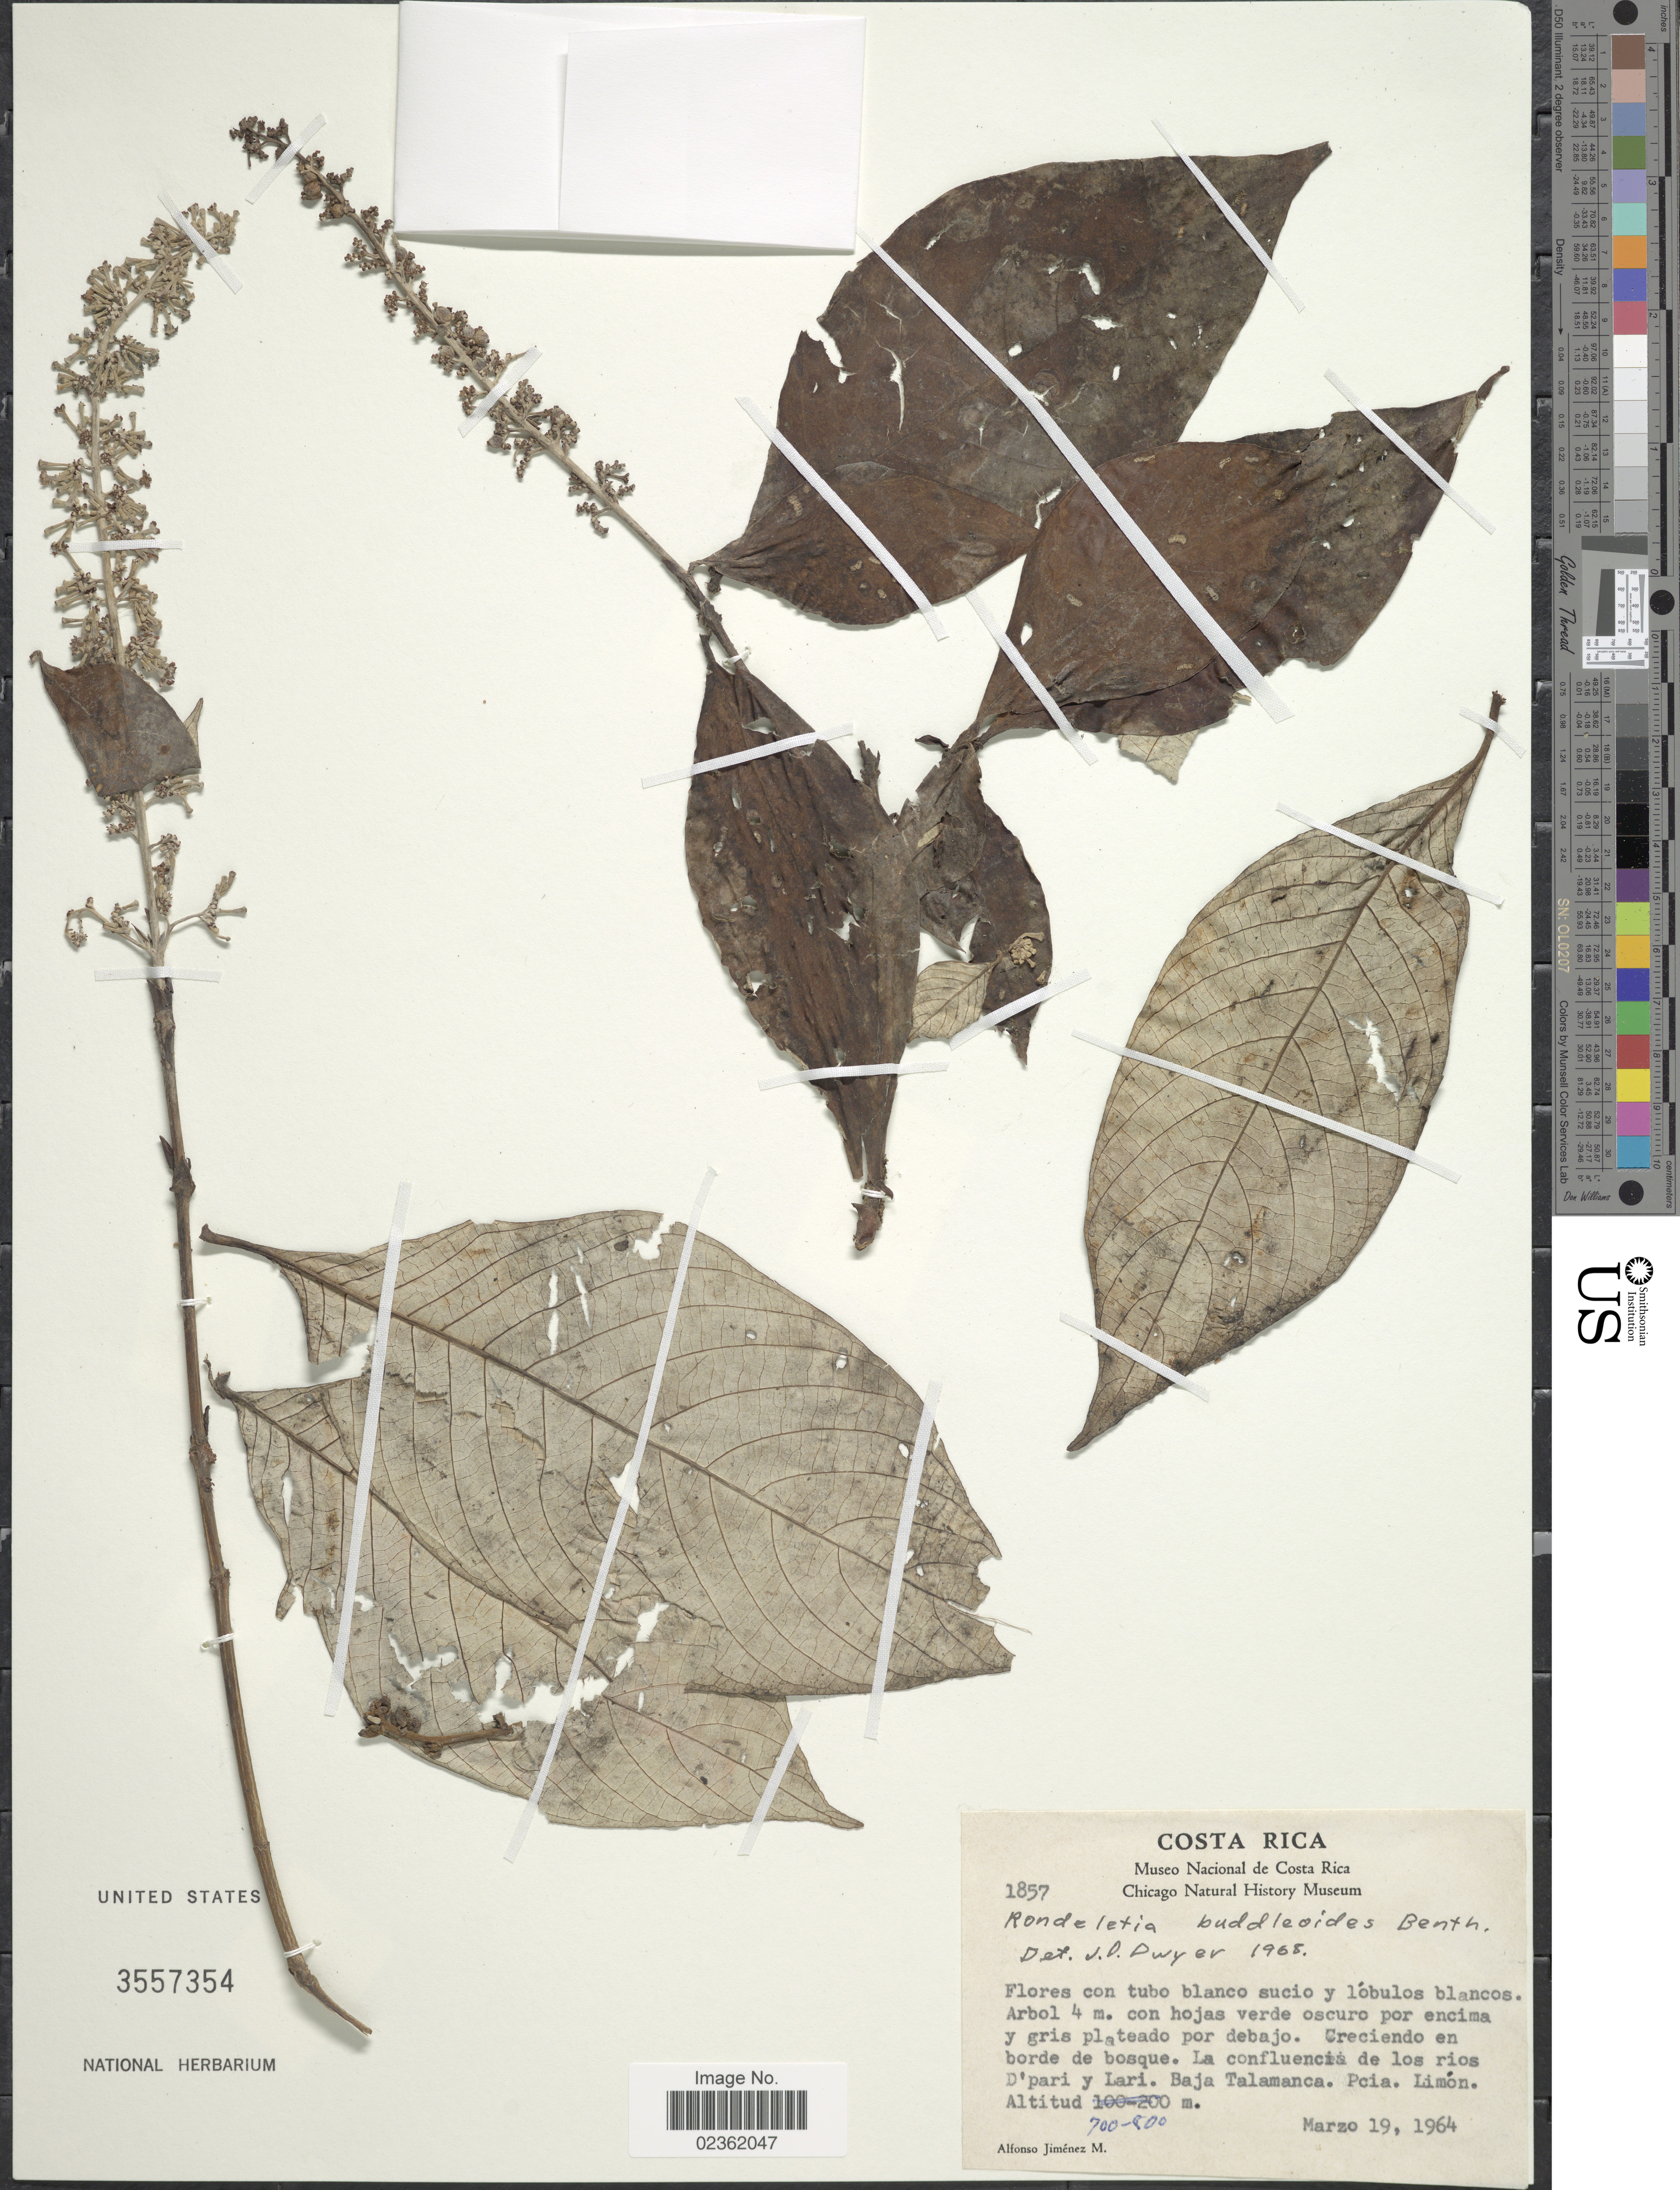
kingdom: Plantae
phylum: Tracheophyta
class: Magnoliopsida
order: Gentianales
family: Rubiaceae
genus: Rondeletia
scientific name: Rondeletia buddleioides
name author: Benth.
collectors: A. Jimenez M.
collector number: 1857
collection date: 1964-03-19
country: Costa Rica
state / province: Limón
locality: Creciendo en borde de bosque , La confluencia de los rios D'pari y Lari, Baja Talamanca.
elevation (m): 700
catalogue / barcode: US 3557354